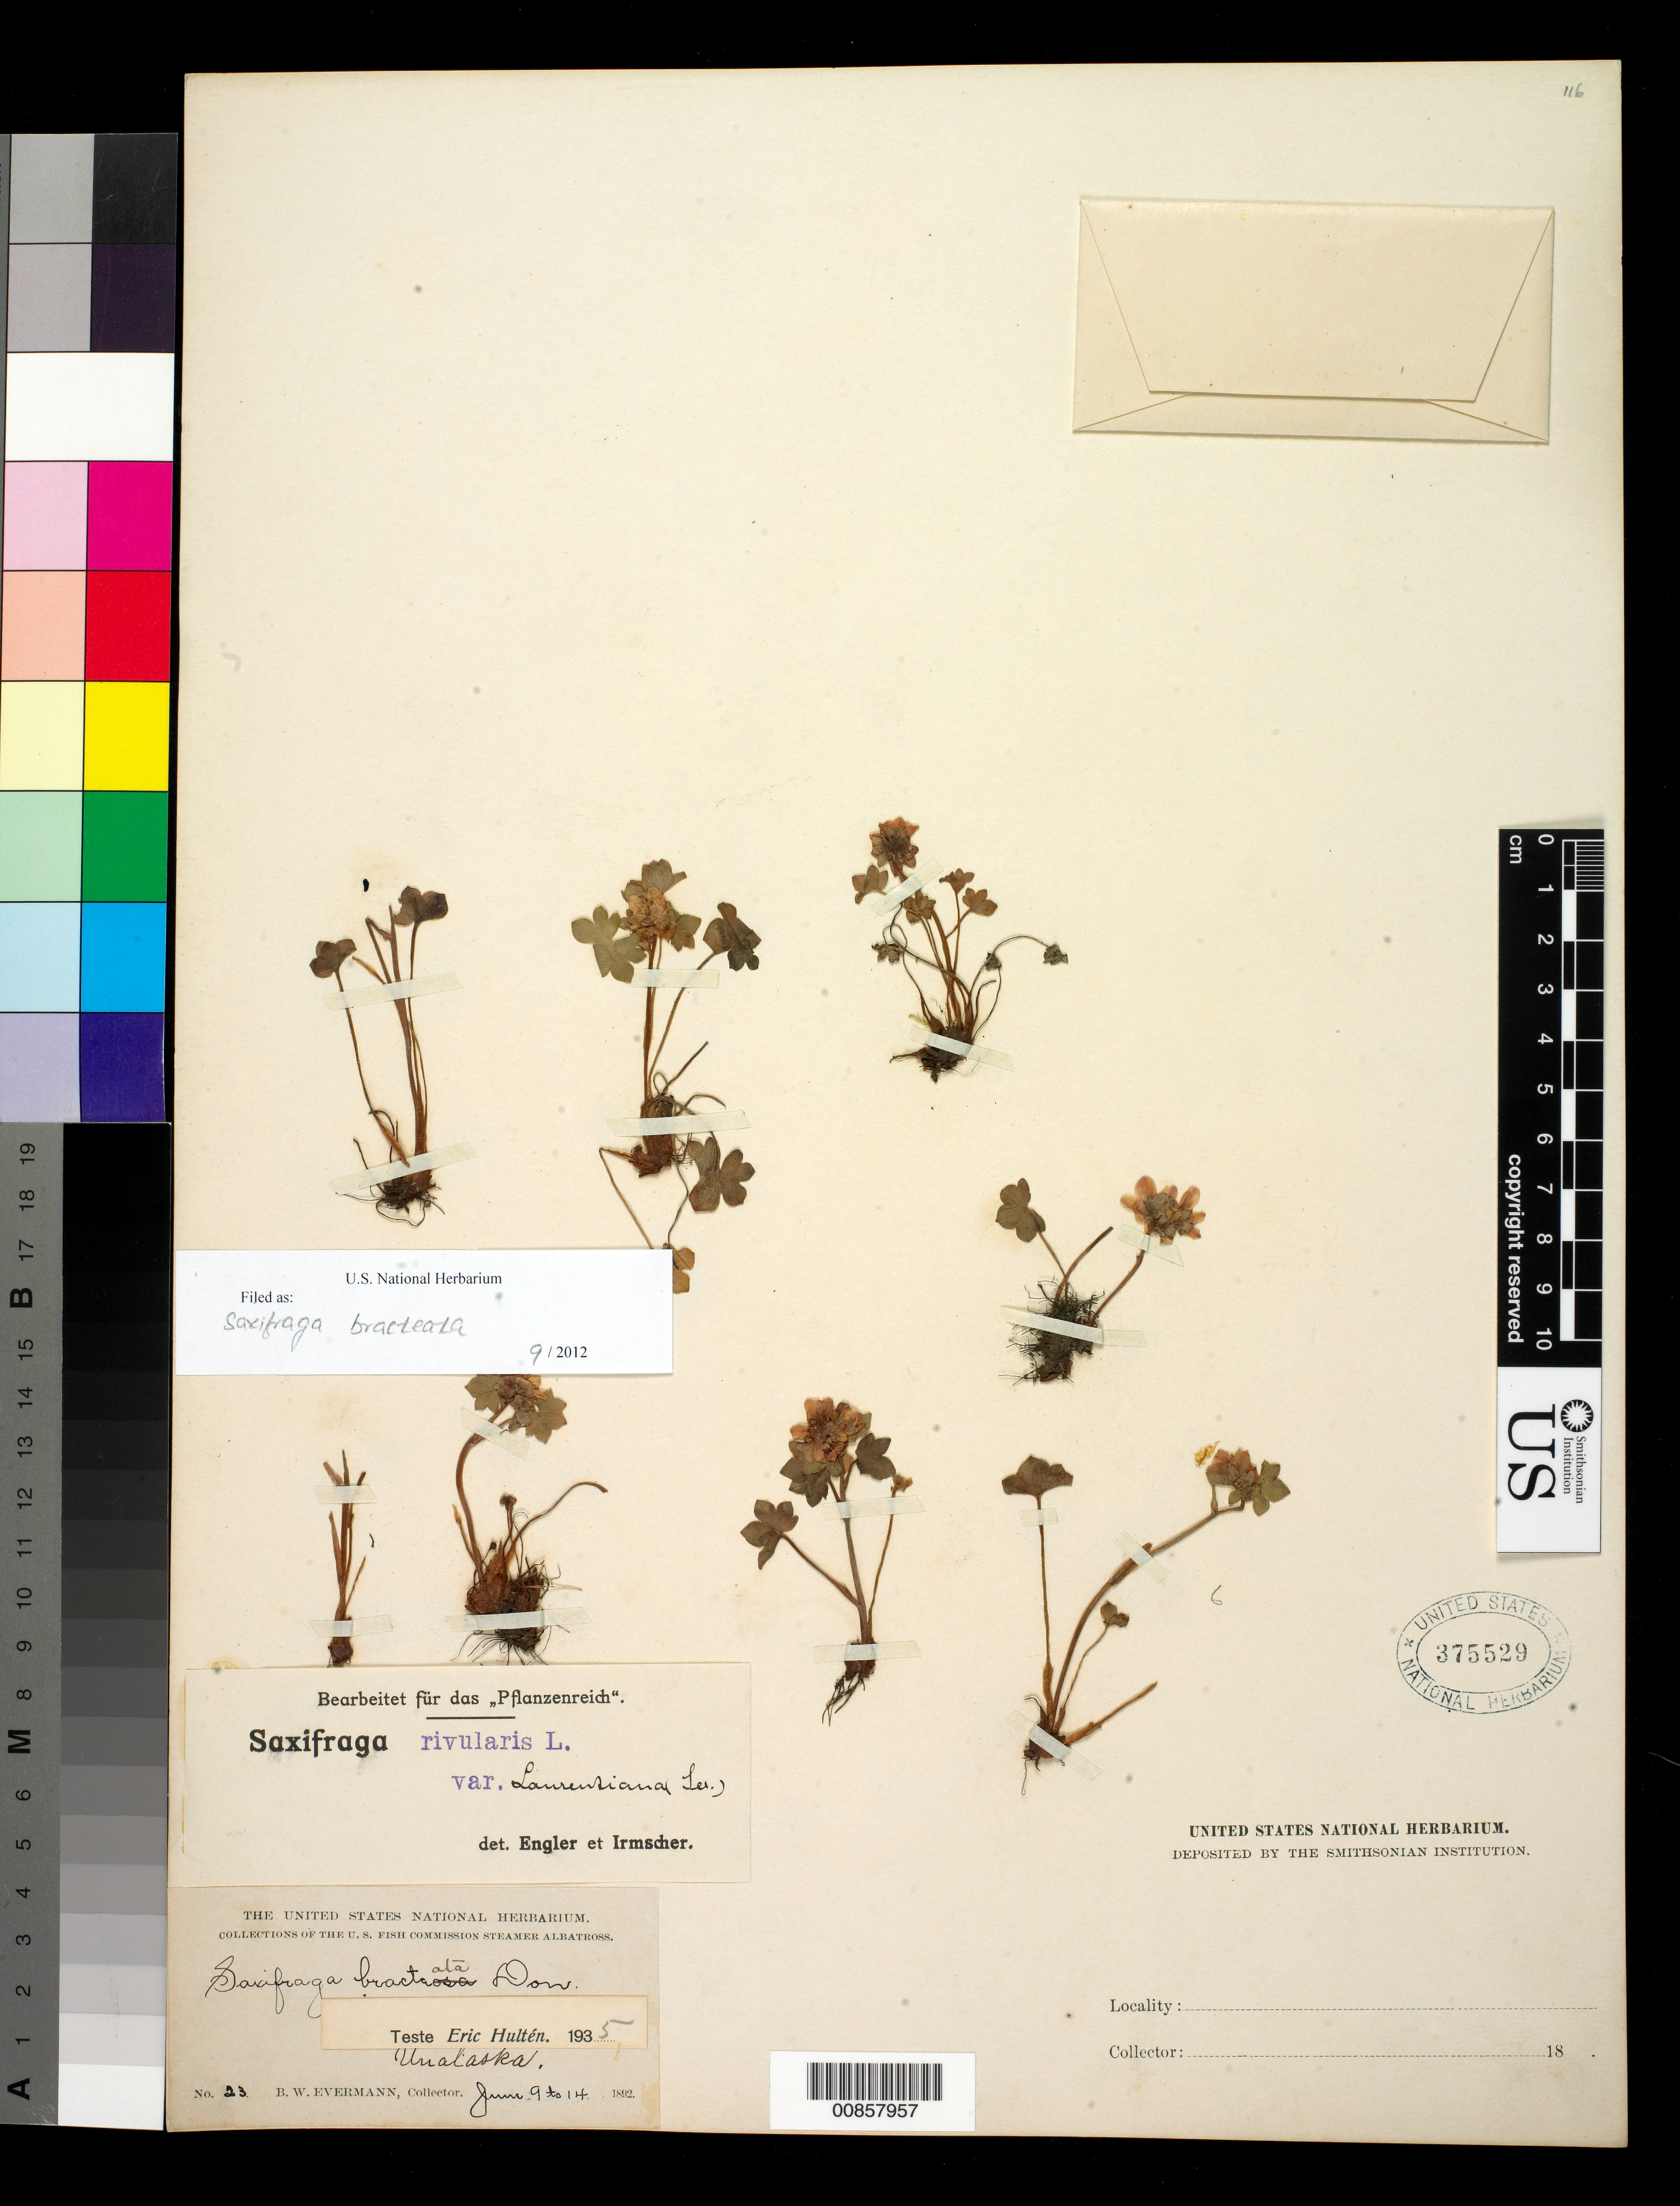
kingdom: Plantae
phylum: Tracheophyta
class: Magnoliopsida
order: Saxifragales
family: Saxifragaceae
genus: Saxifraga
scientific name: Saxifraga bracteata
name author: D. Don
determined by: Hultén, [O.] Eric G.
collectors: B. W. Evermann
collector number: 23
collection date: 1892-06-09/1892-06-14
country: United States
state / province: Alaska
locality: Unalaska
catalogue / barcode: US 375529